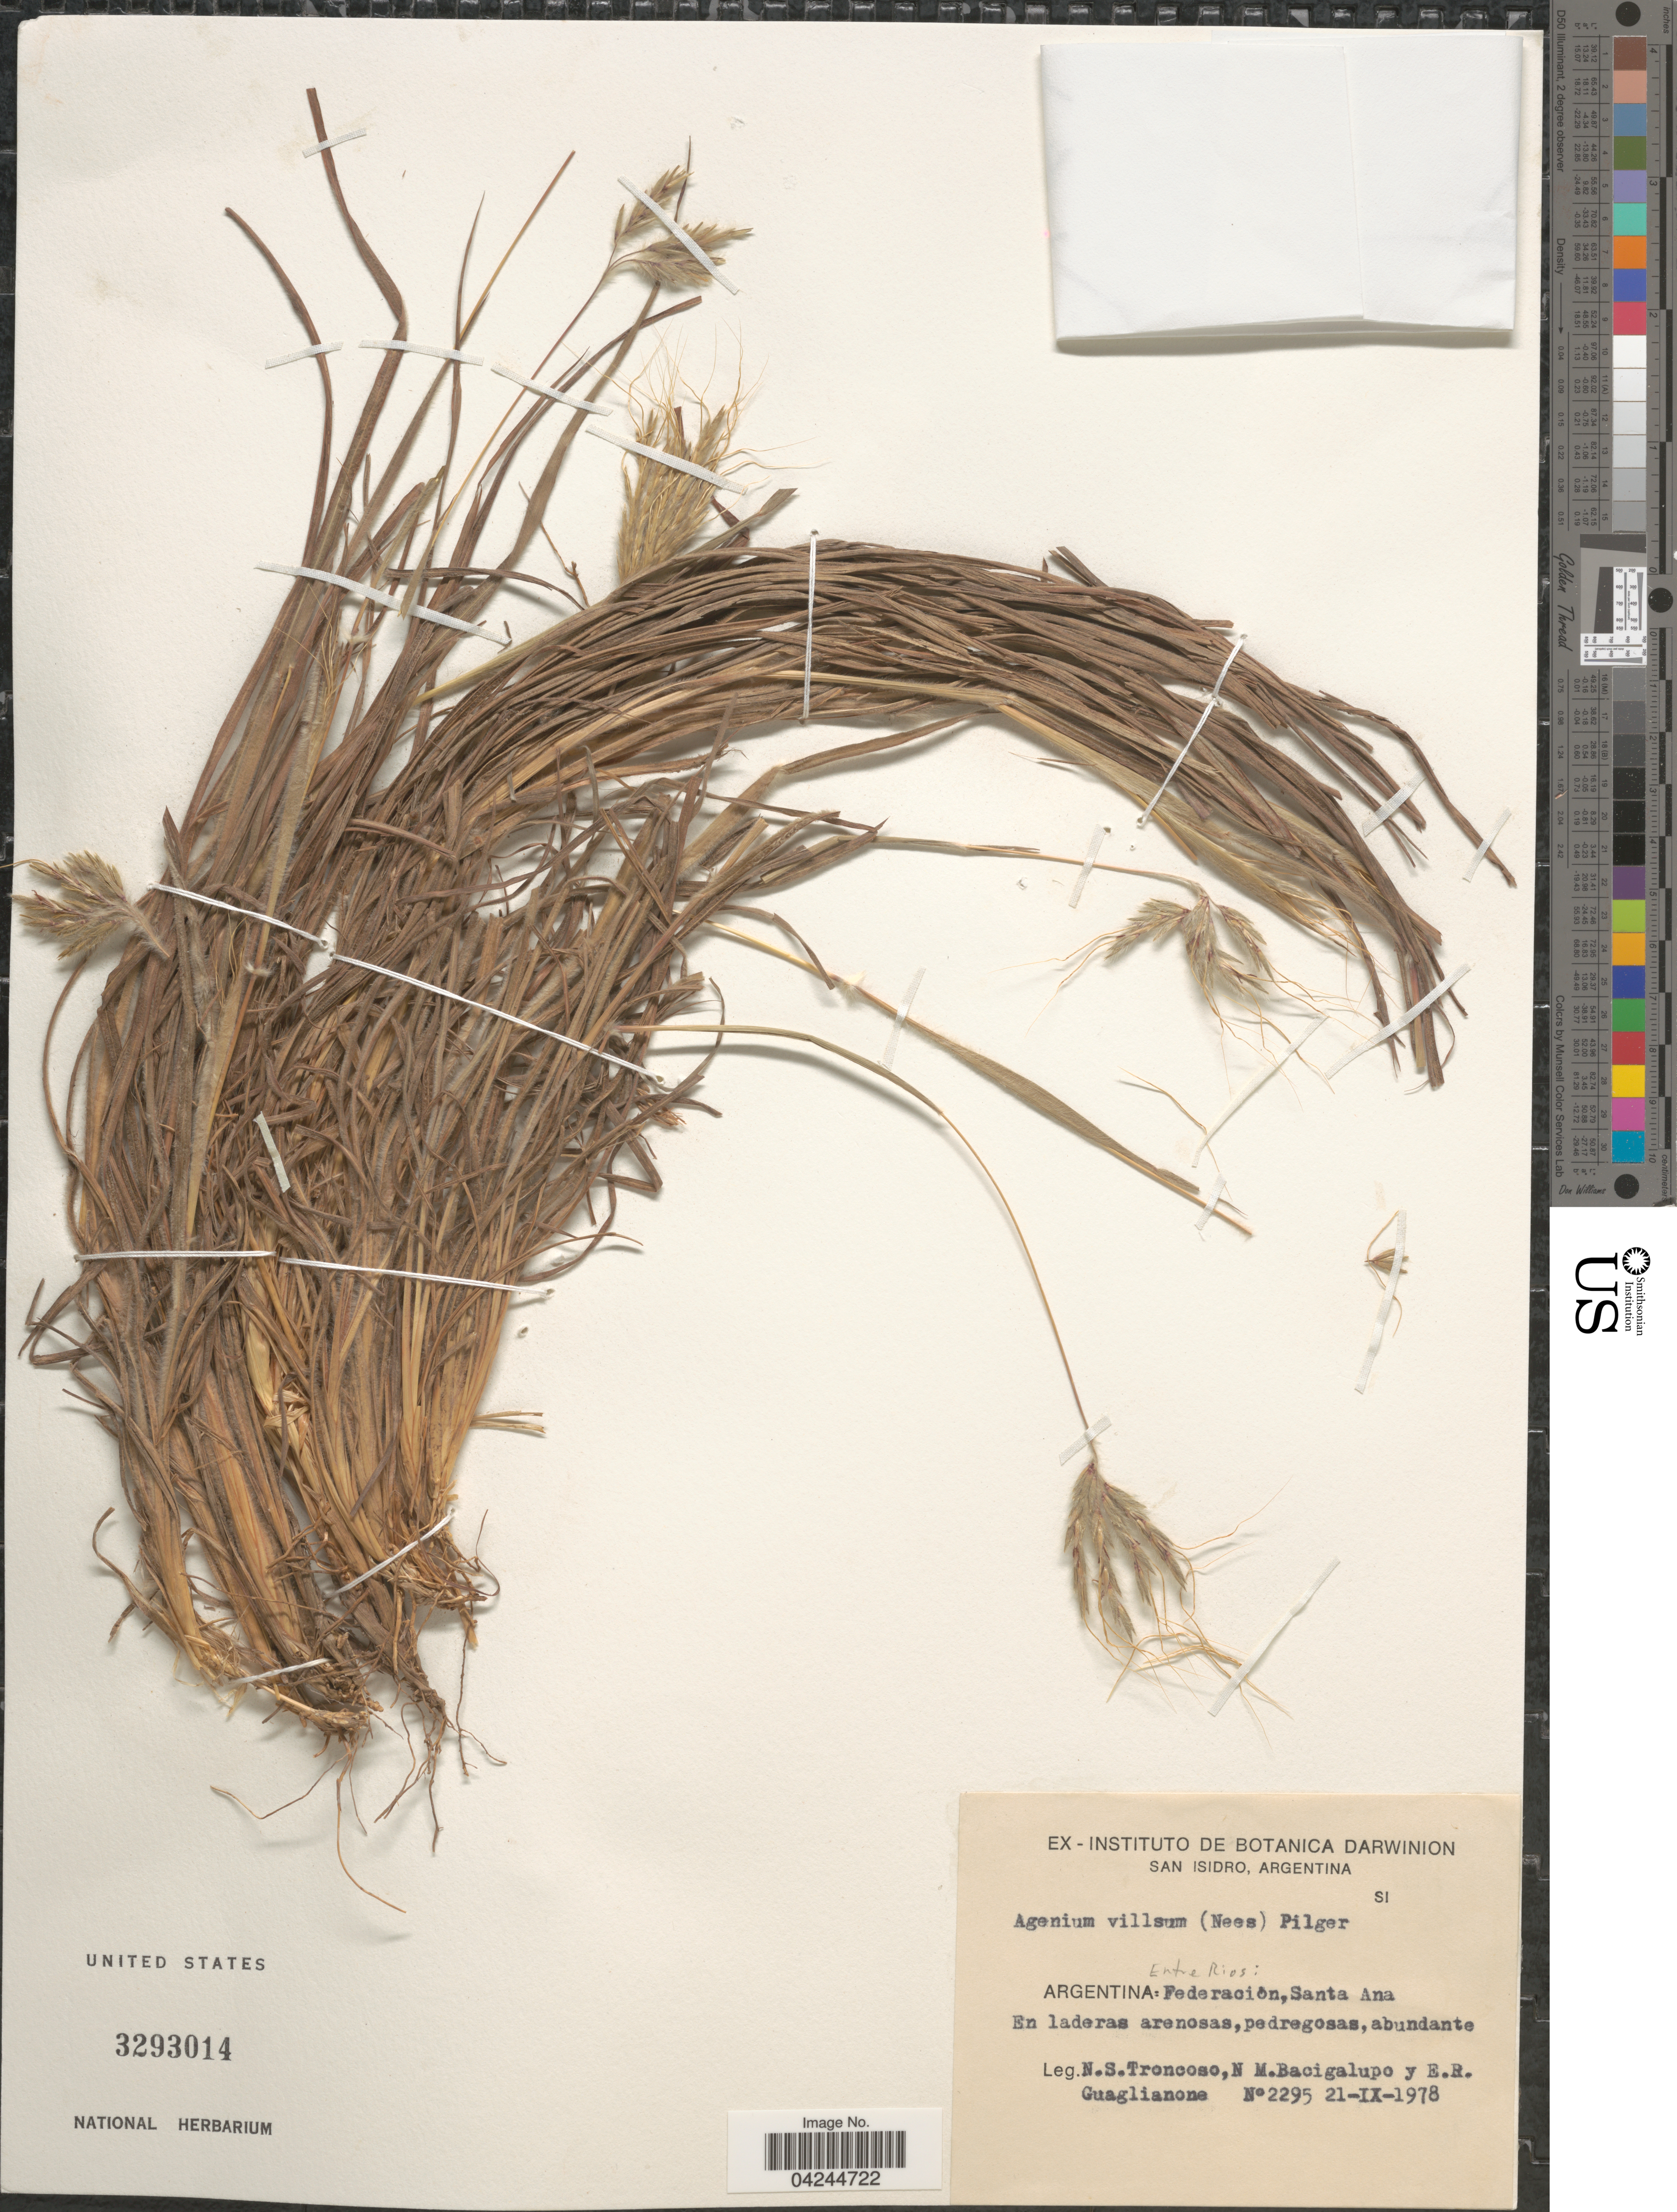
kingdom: Plantae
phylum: Tracheophyta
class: Liliopsida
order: Poales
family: Poaceae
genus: Agenium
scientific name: Agenium villosum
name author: (Nees) Pilg.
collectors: N. Troncoso, N. M. Bacigalupo & E. R. Guaglianone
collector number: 2295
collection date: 1978-09-21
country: Argentina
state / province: Entre Rios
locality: Federación, Santa Ana.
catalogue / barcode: US 3293014